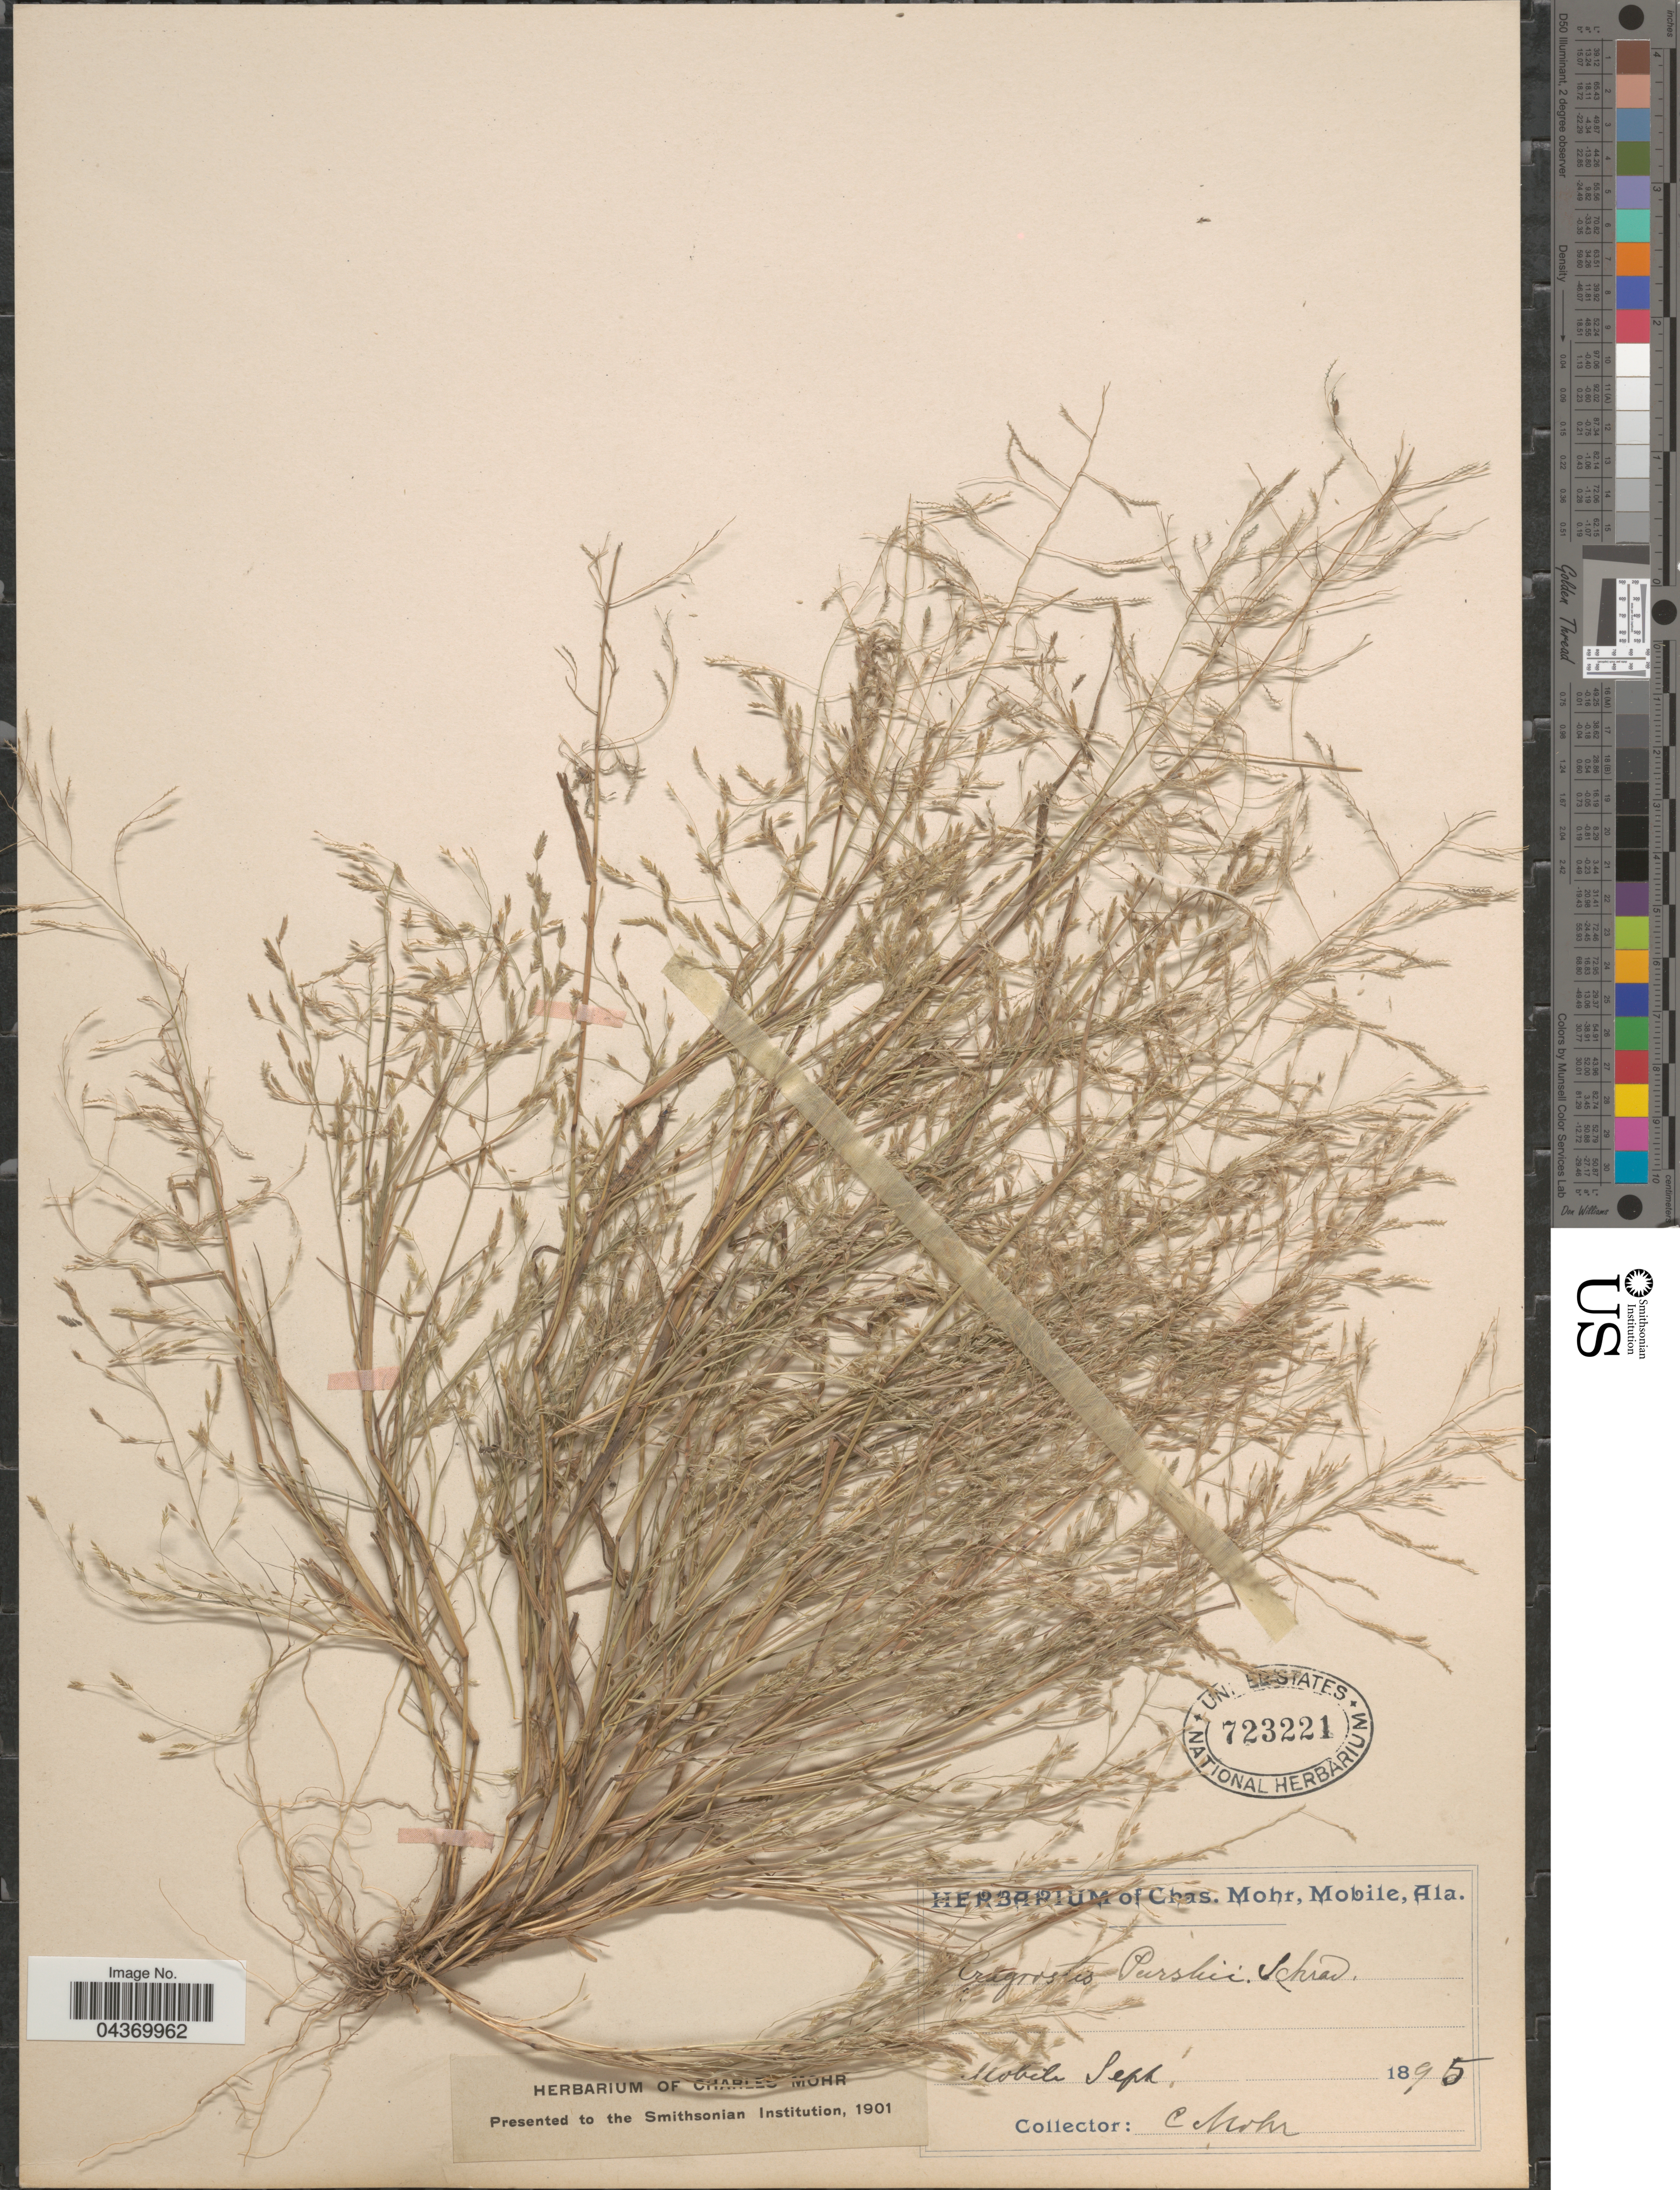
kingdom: Plantae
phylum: Tracheophyta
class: Liliopsida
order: Poales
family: Poaceae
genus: Eragrostis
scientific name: Eragrostis pectinacea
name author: (Michx.) Nees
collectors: Mohr, C. T. (herbarium)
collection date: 1895-09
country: United States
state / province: Alabama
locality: Mobile.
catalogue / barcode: US 723221